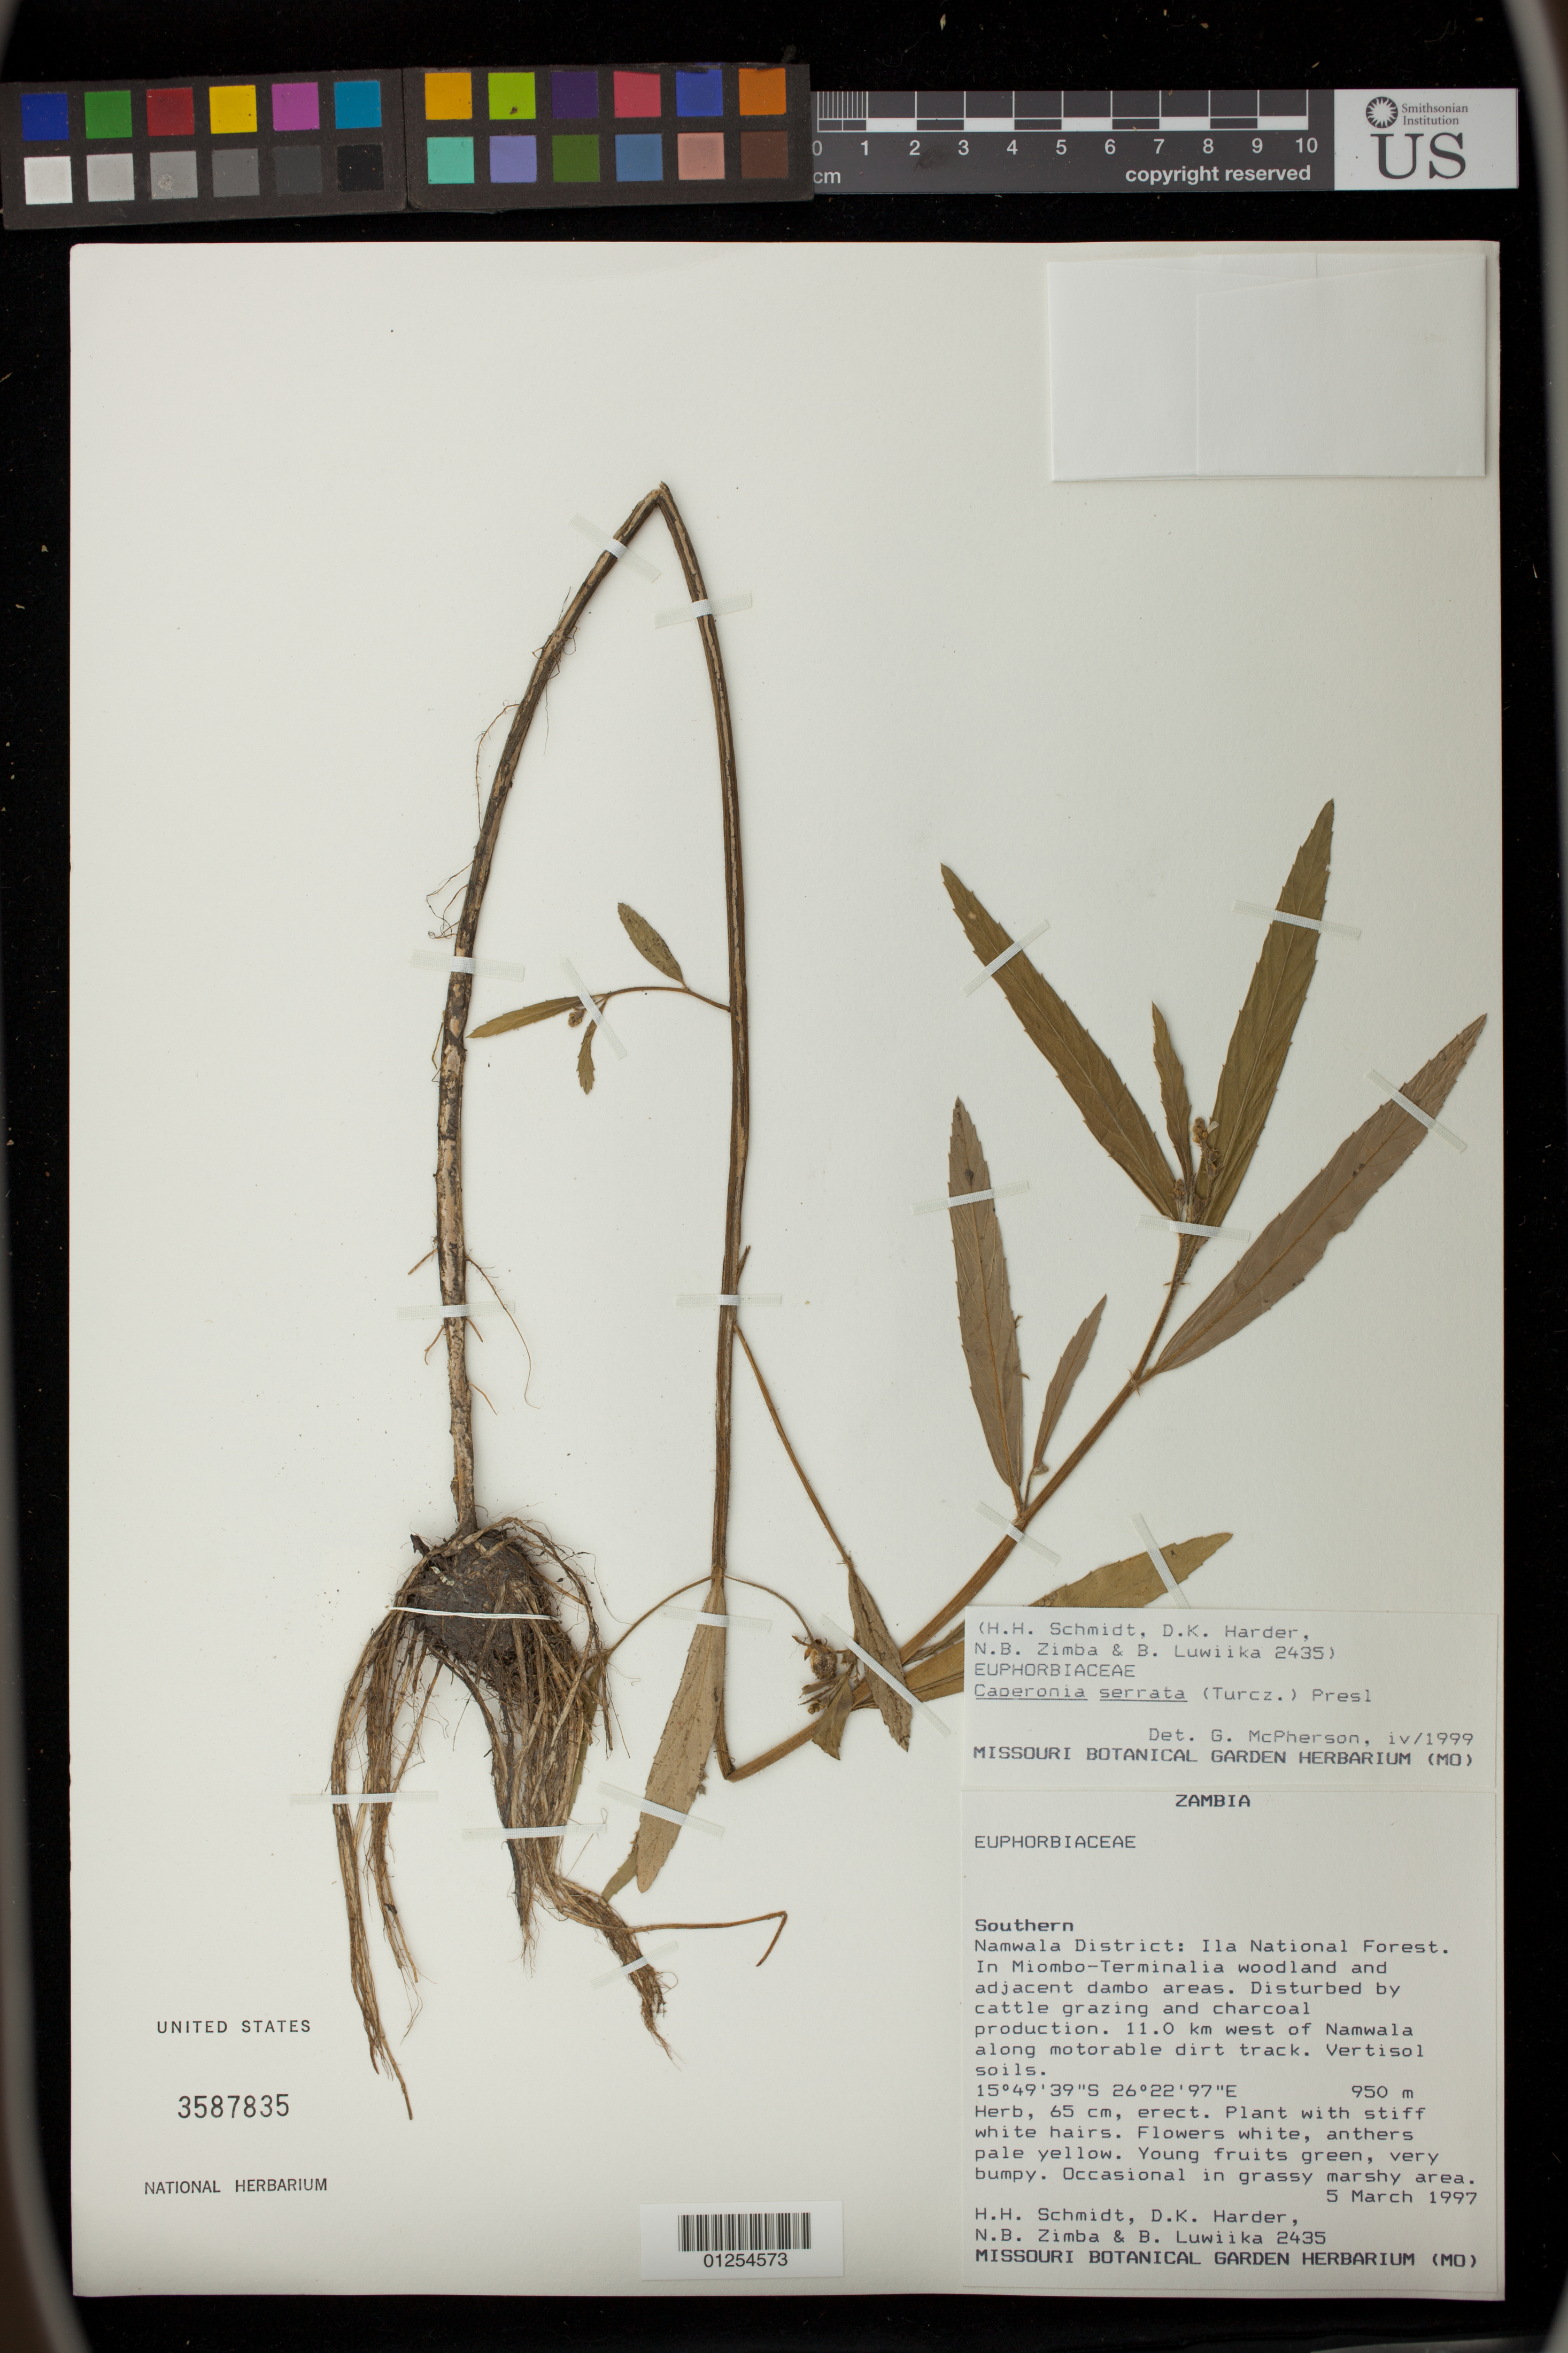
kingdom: Plantae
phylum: Tracheophyta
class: Magnoliopsida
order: Malpighiales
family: Euphorbiaceae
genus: Caperonia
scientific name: Caperonia serrata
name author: (Turcz.) C. Presl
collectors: H. H. Schmidt, D. Harder, N. B. Zimba & B. Luwiika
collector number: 2435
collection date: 1997-03-05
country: Zambia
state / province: Southern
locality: Ila National Forest. 11.0 km west of Namwala along motorable dirt track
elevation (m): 950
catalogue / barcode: US 3587835